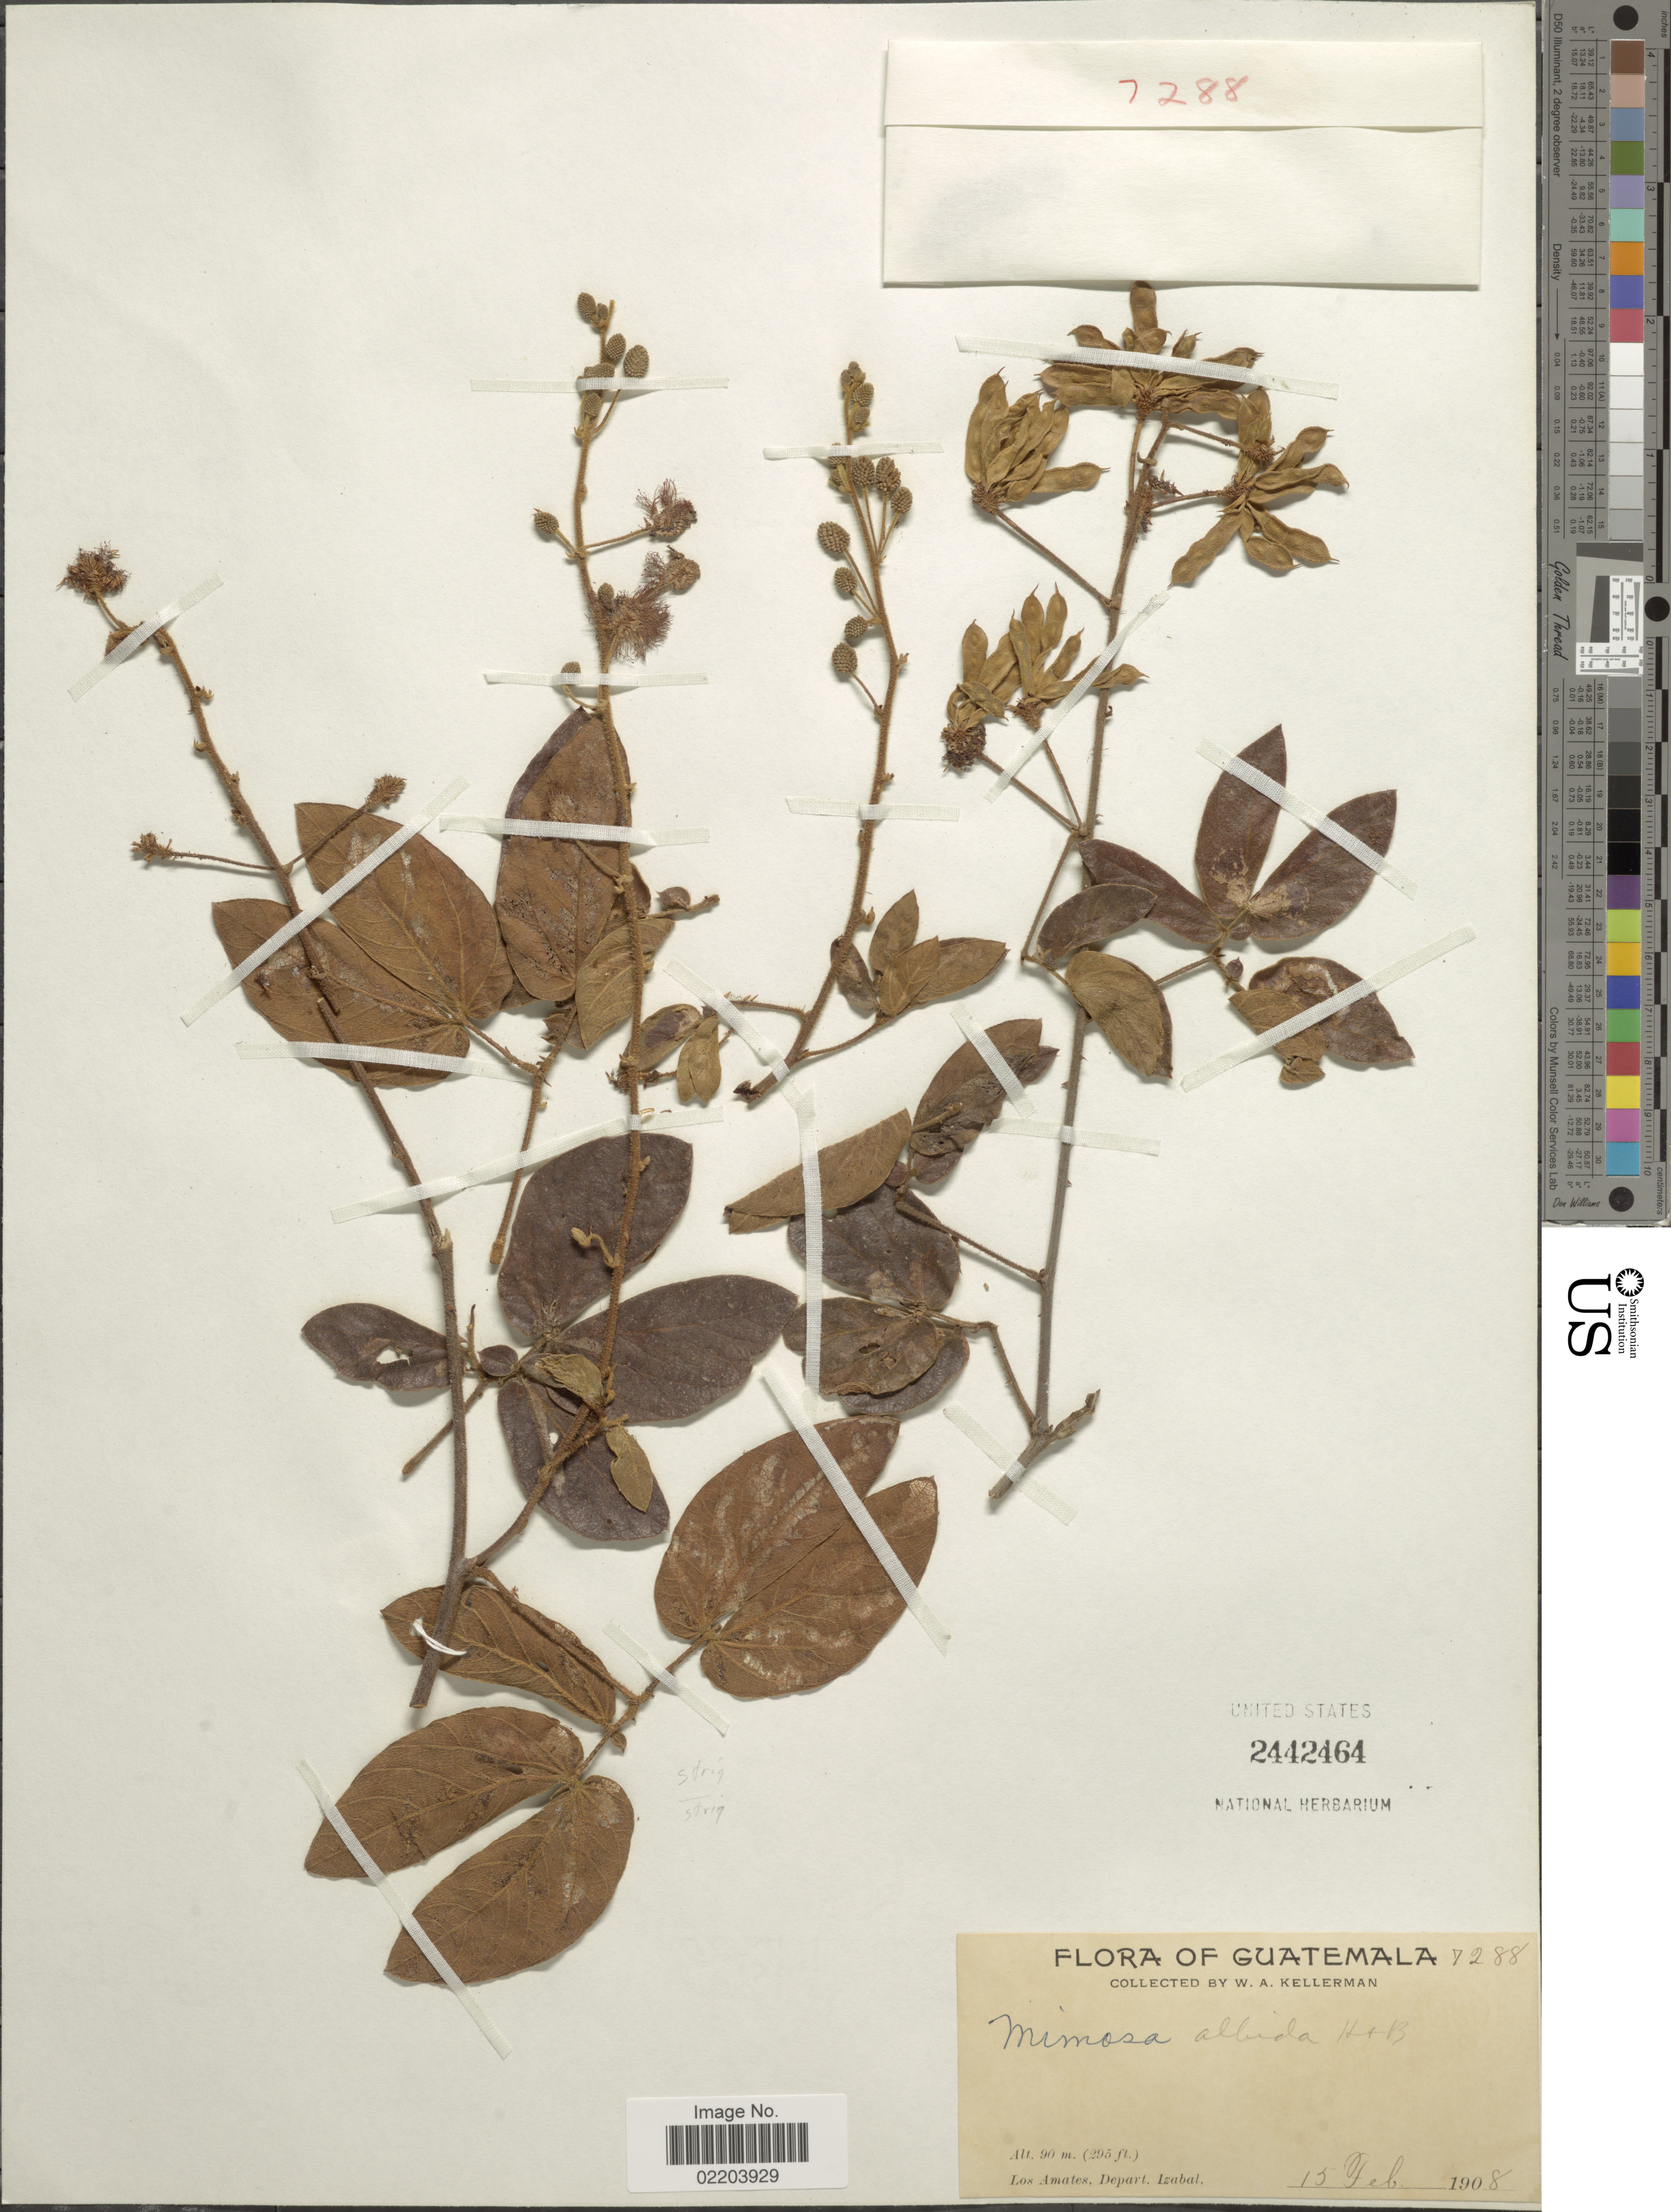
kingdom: Plantae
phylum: Tracheophyta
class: Magnoliopsida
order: Fabales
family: Fabaceae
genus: Mimosa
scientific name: Mimosa albida var. strigosa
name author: (Willd.) B.L. Rob.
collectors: W. Kellerman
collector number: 7288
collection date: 1908-02-15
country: Guatemala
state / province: Izabal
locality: Los Amates, Depart. Izabal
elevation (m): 90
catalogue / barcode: US 2442464